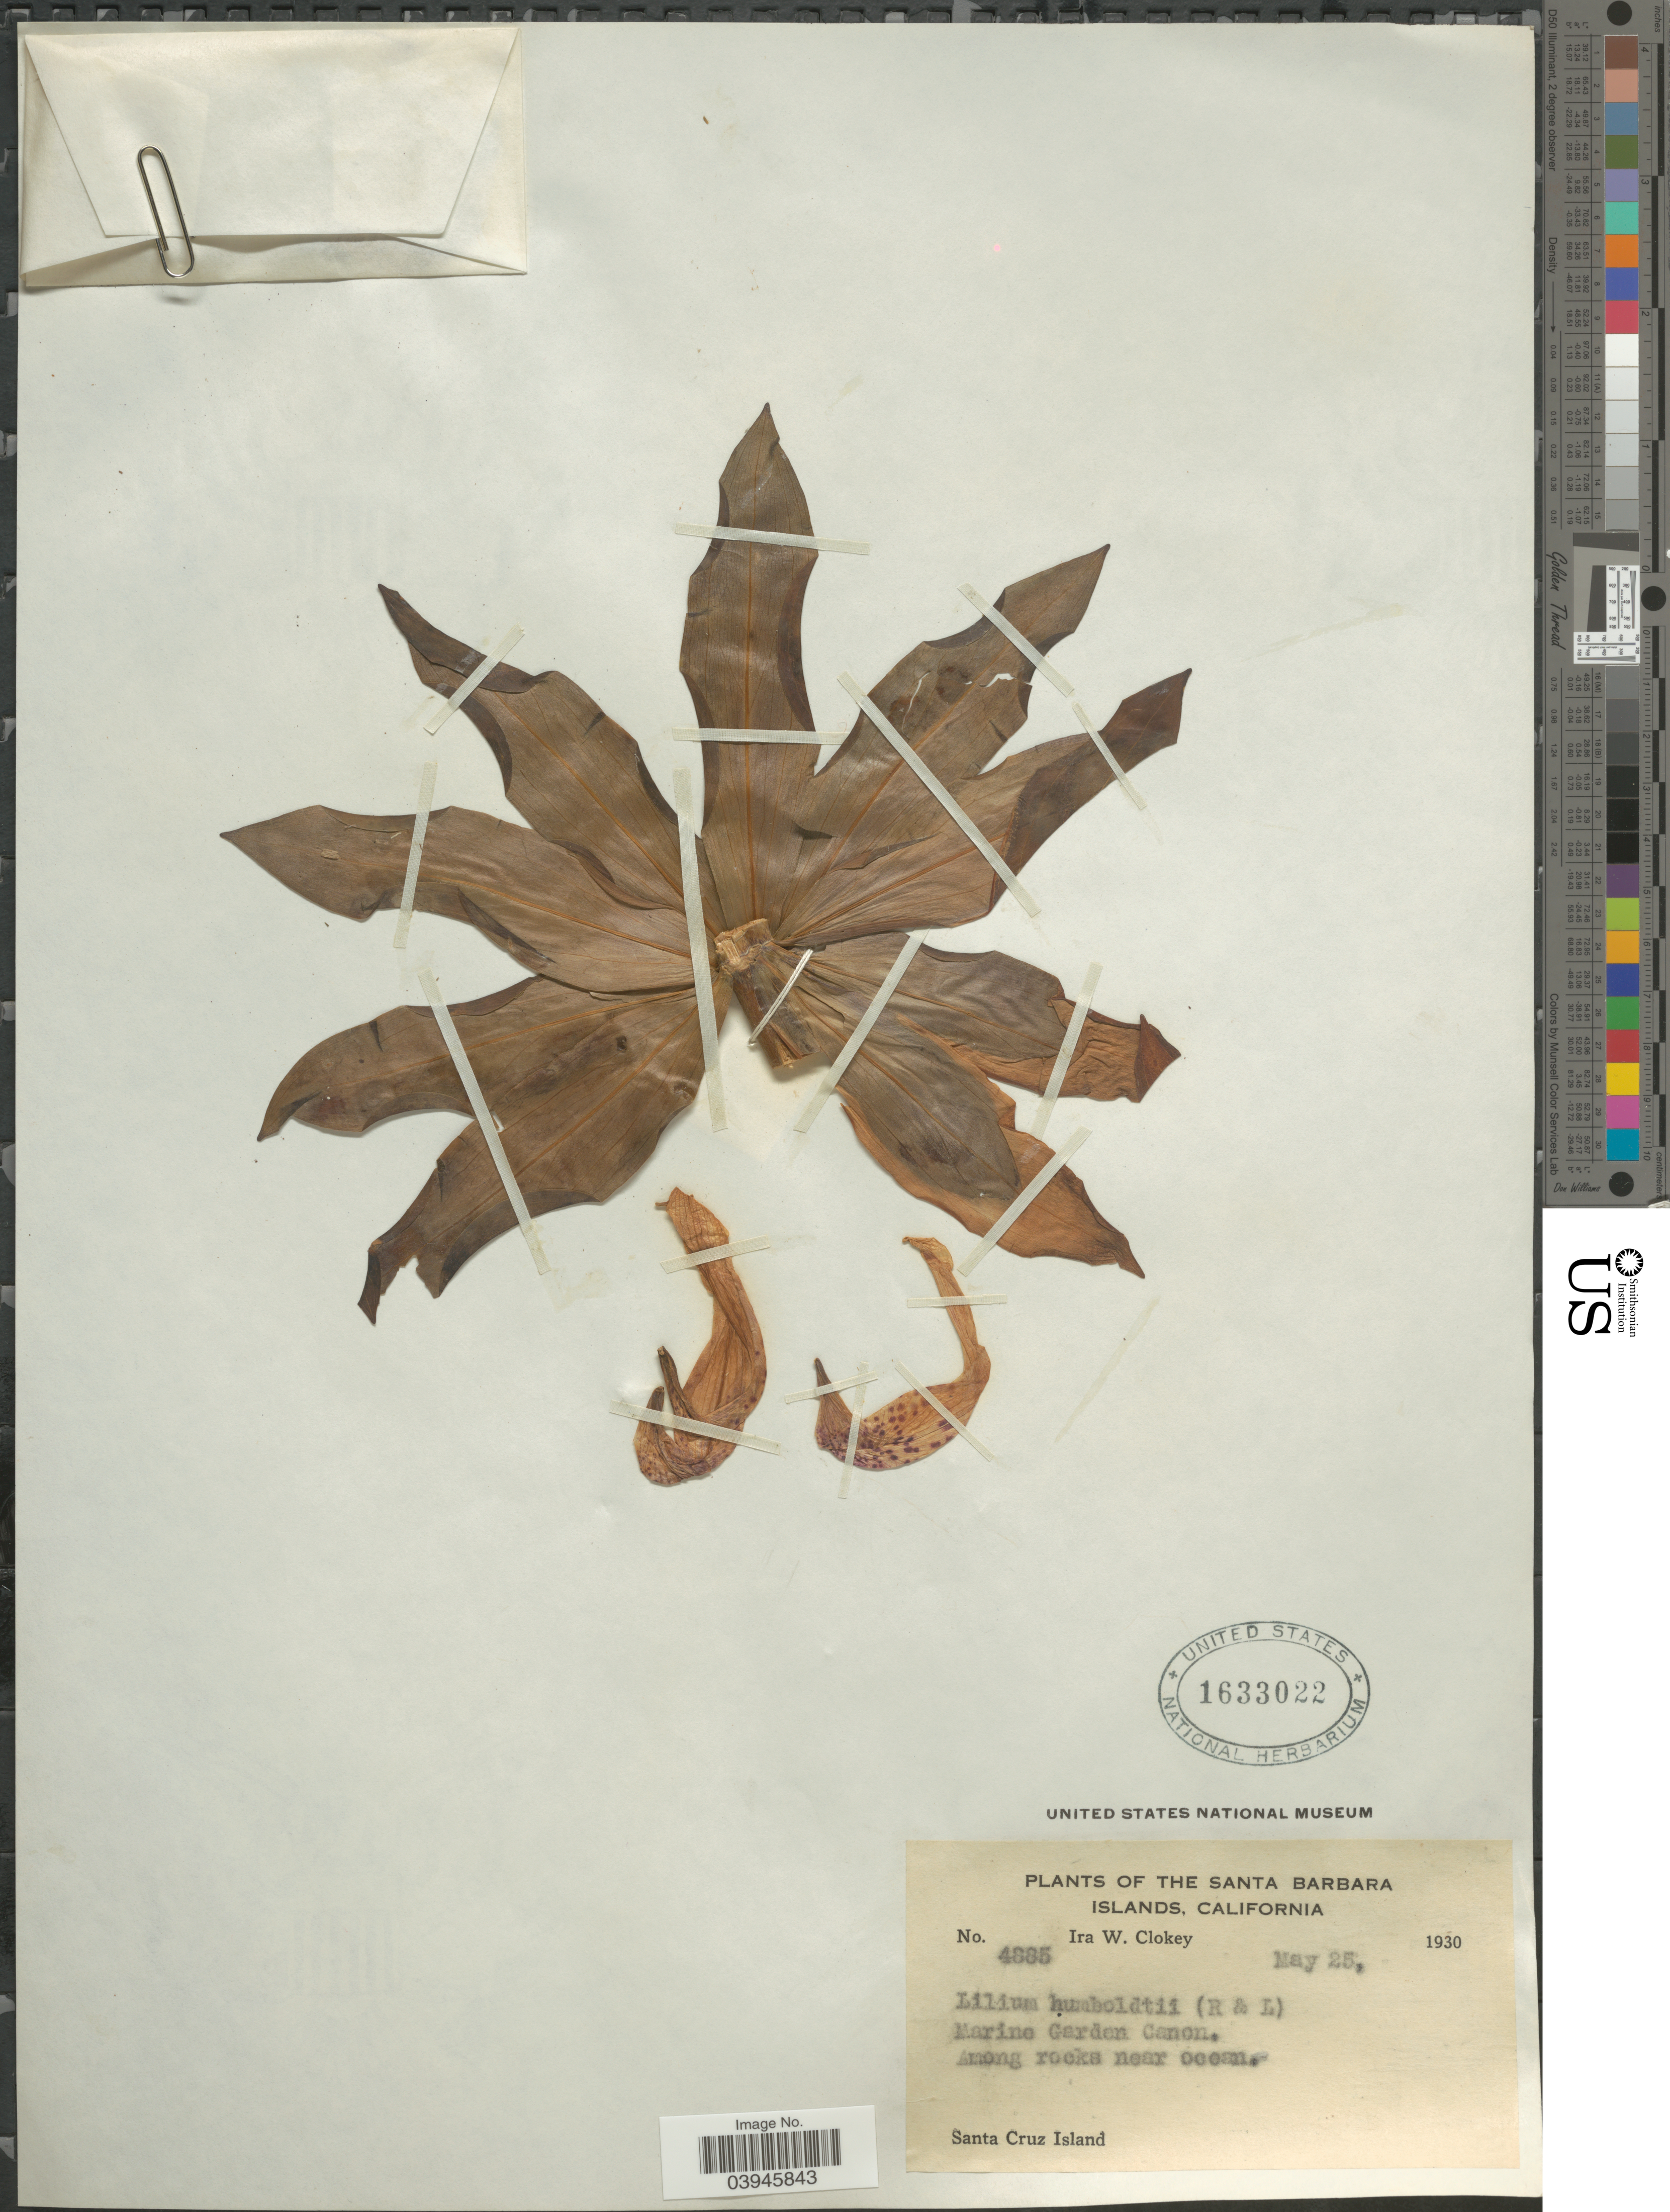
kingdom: Plantae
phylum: Tracheophyta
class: Liliopsida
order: Liliales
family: Liliaceae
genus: Lilium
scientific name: Lilium humboldtii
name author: Roezl & Leichtlin ex Duch.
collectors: I. W. Clokey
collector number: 4885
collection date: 1930-05-25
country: United States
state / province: California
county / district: Santa Barbara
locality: The Santa Barbara Islands. Marine Garden Canon. Among rocks near ocean. Santa Cruz Island.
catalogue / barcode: US 1633022